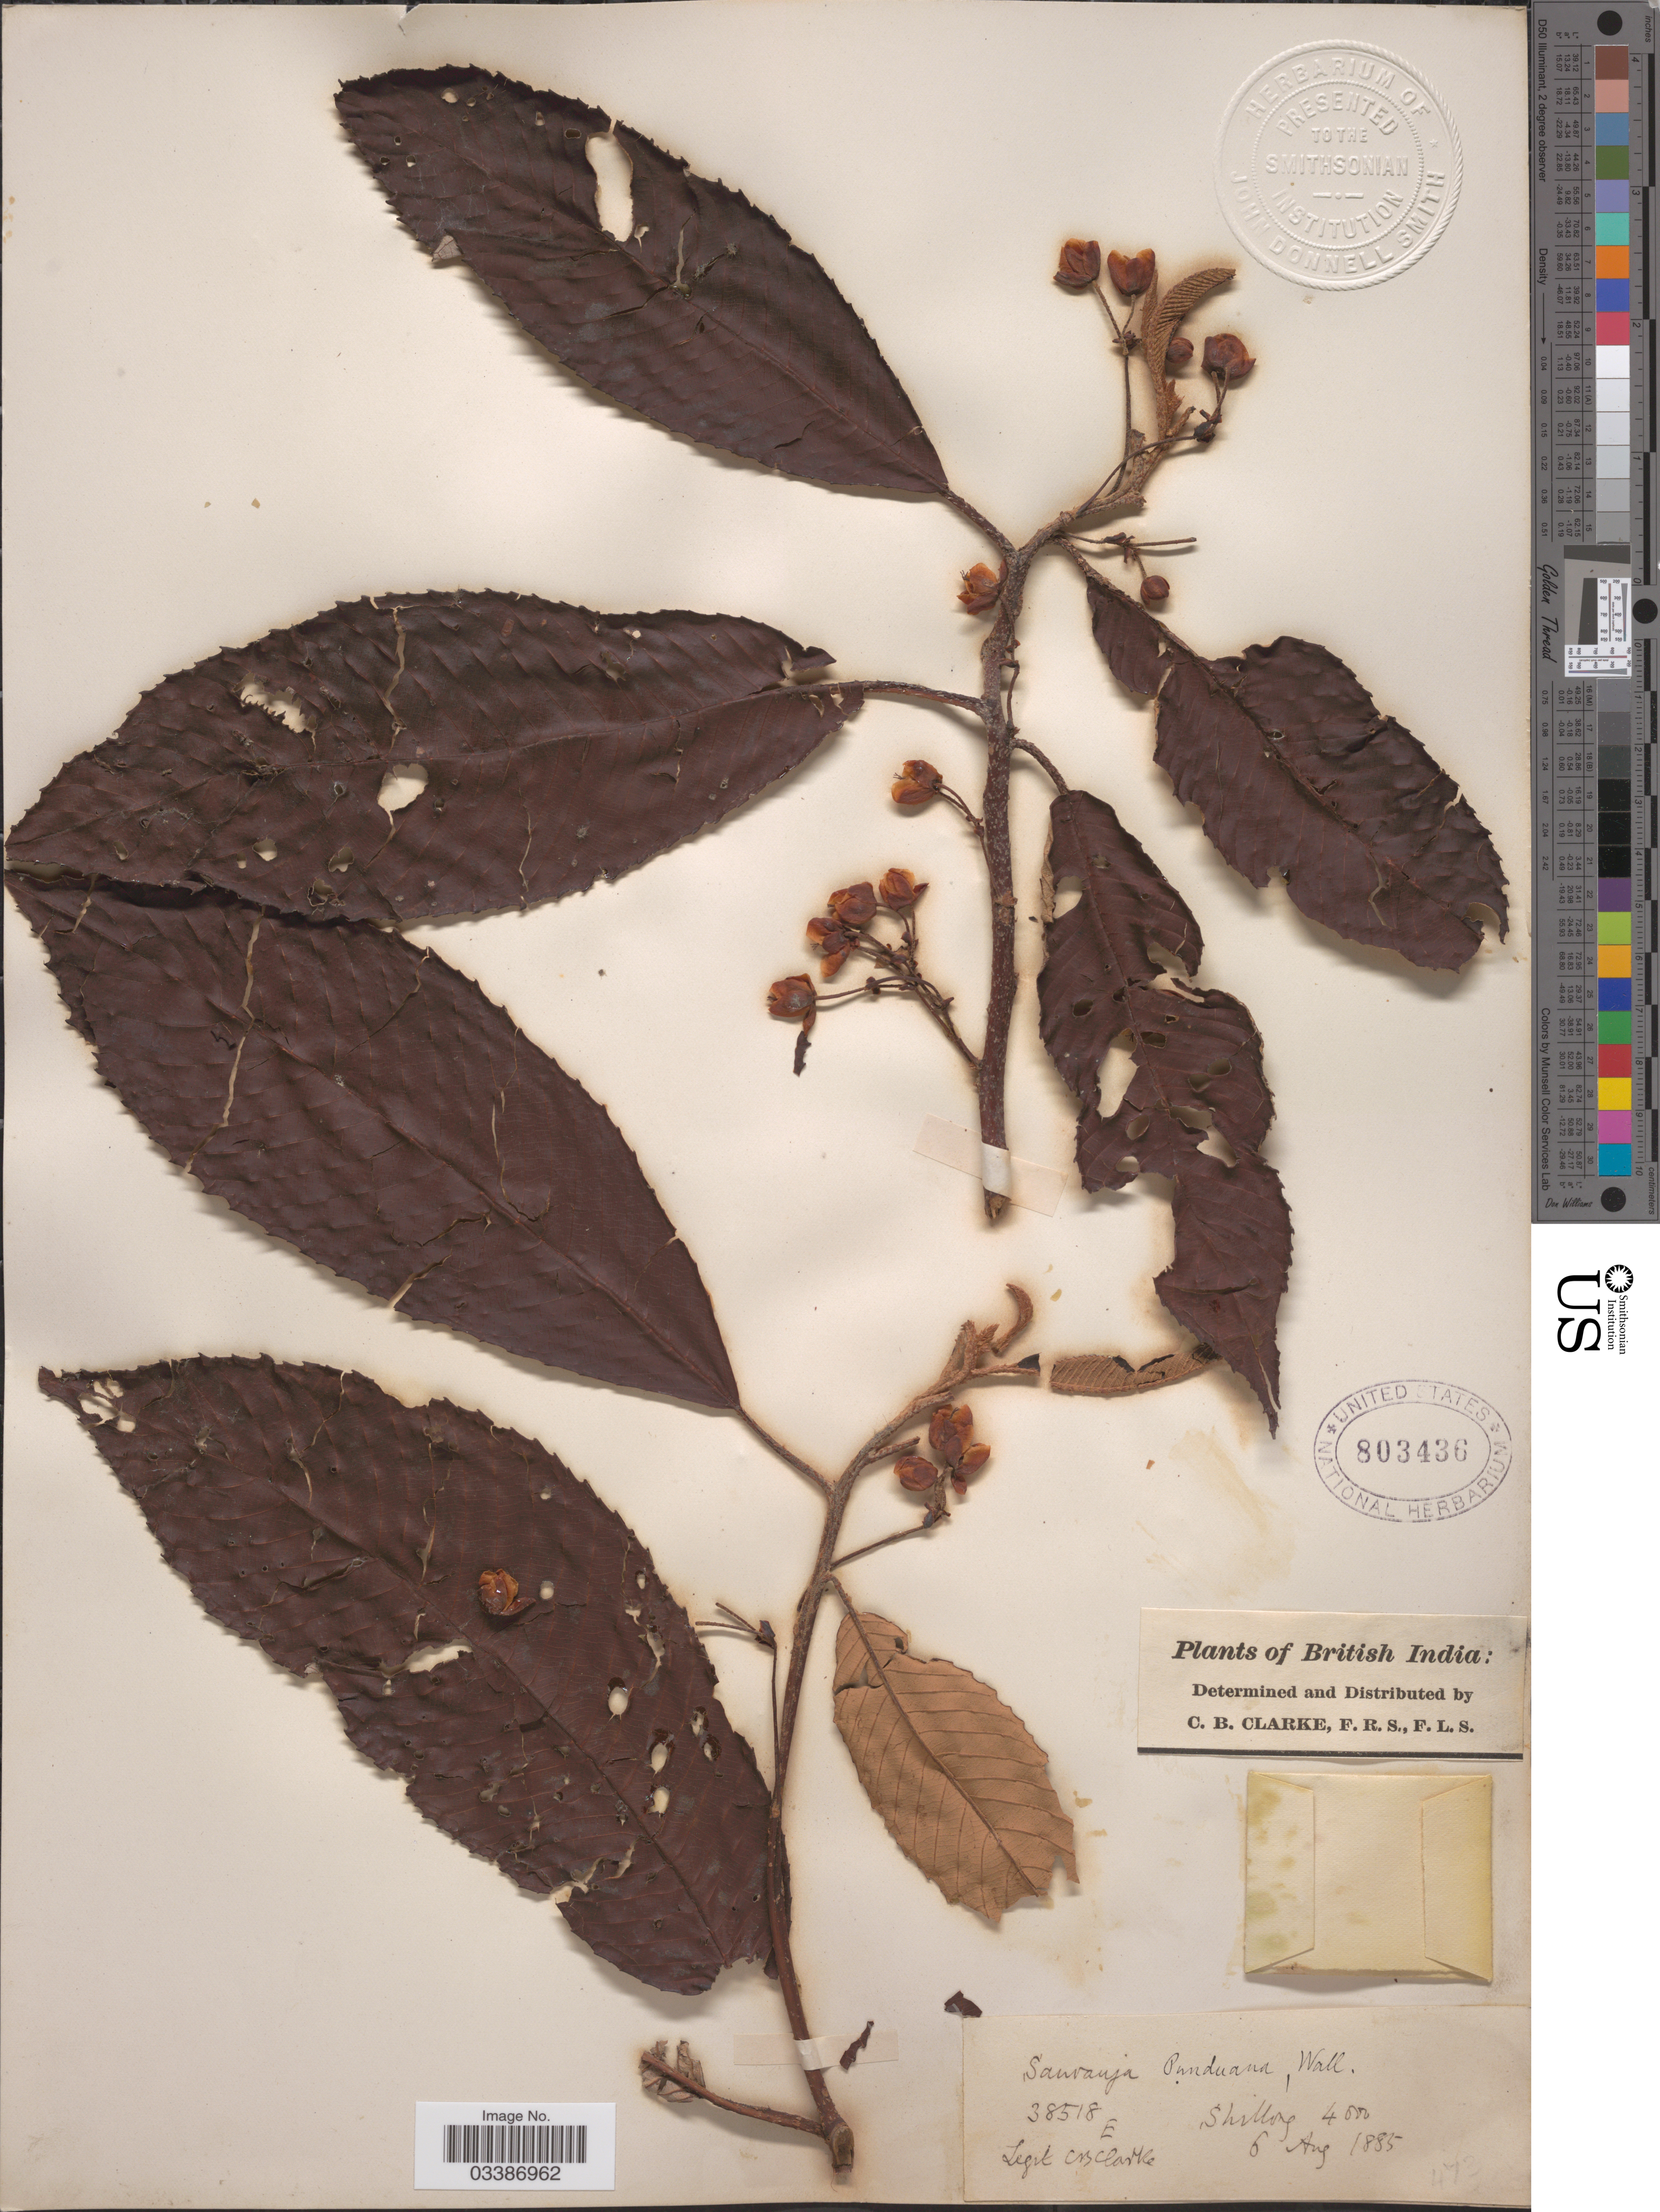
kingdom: Plantae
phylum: Tracheophyta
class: Magnoliopsida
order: Ericales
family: Actinidiaceae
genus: Saurauia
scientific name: Saurauia punduana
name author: Wall.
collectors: C. B. Clarke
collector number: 38518E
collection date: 1885-08-06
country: India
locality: British India. Shillong.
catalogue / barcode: US 803436